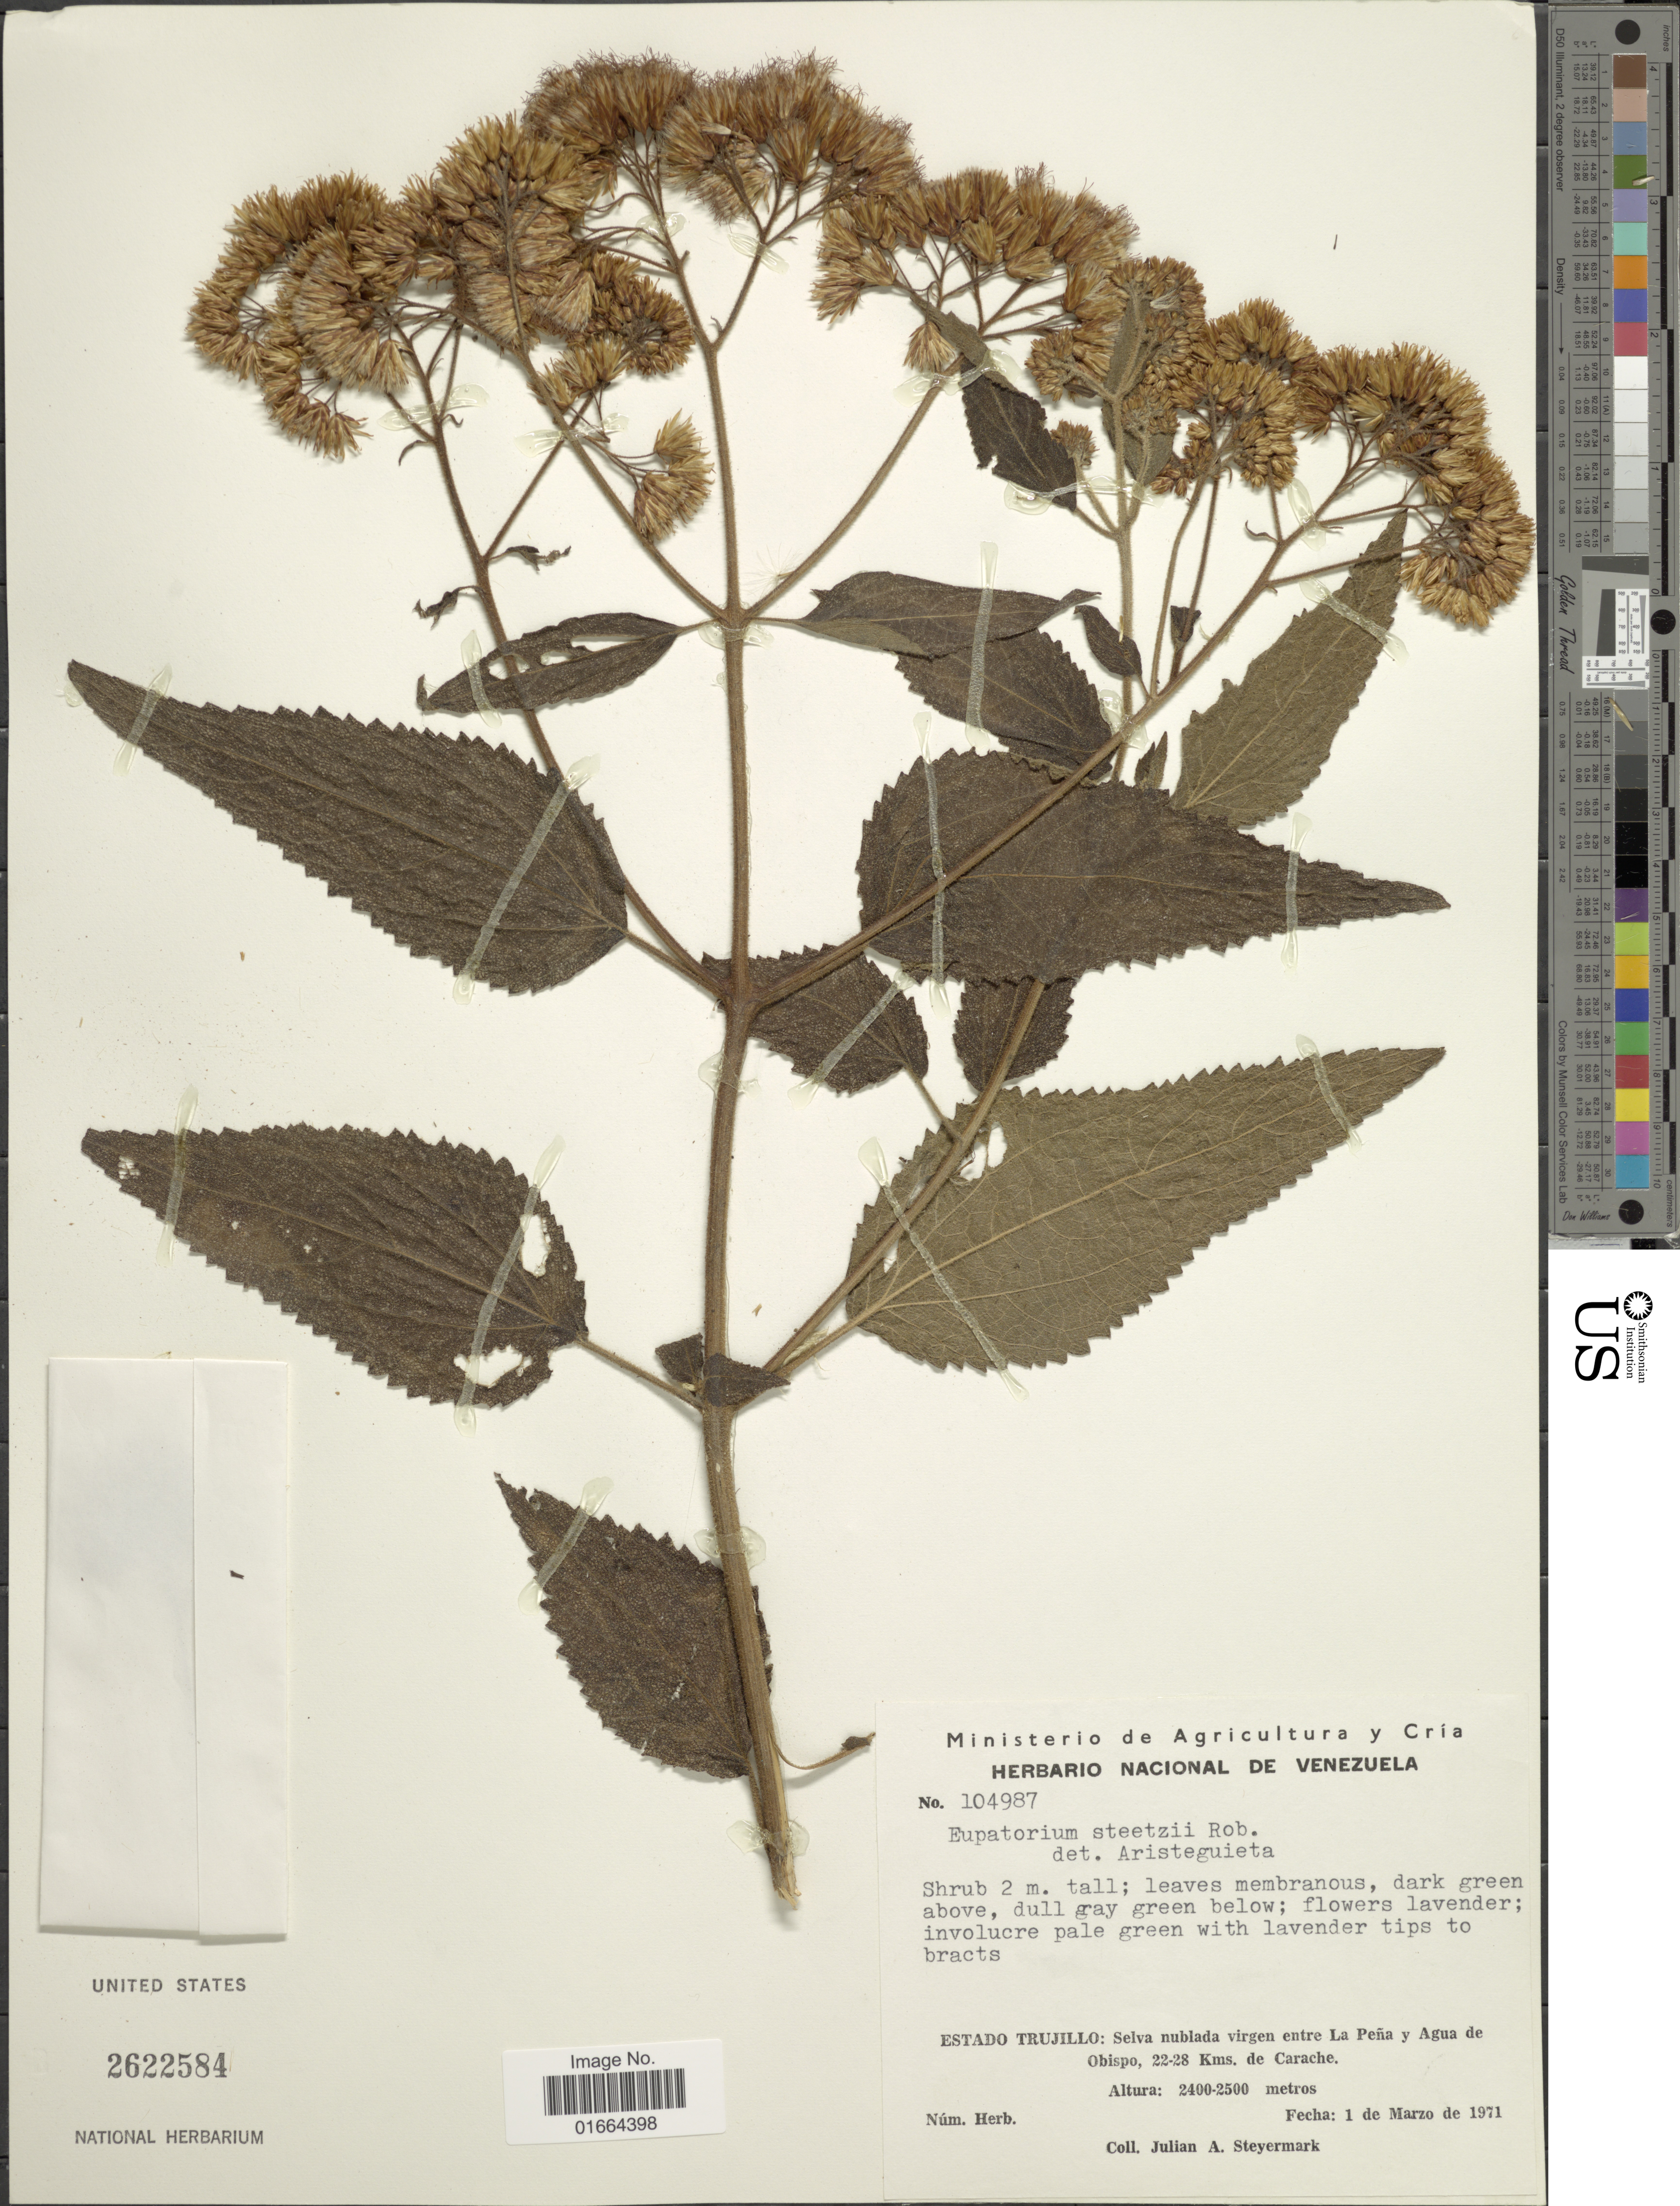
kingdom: Plantae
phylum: Tracheophyta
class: Magnoliopsida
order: Asterales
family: Asteraceae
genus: Badilloa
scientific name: Badilloa steetzii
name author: (B.L. Rob.) R.M. King & H. Rob.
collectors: J. Steyermark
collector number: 104987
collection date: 1971-03-01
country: Venezuela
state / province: Trujillo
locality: Estado Trujillo: Selva nublada virgen entre La Pena y Agua de Obispo, 22-28 Kms, de Carache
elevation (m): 2400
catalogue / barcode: US 2622584